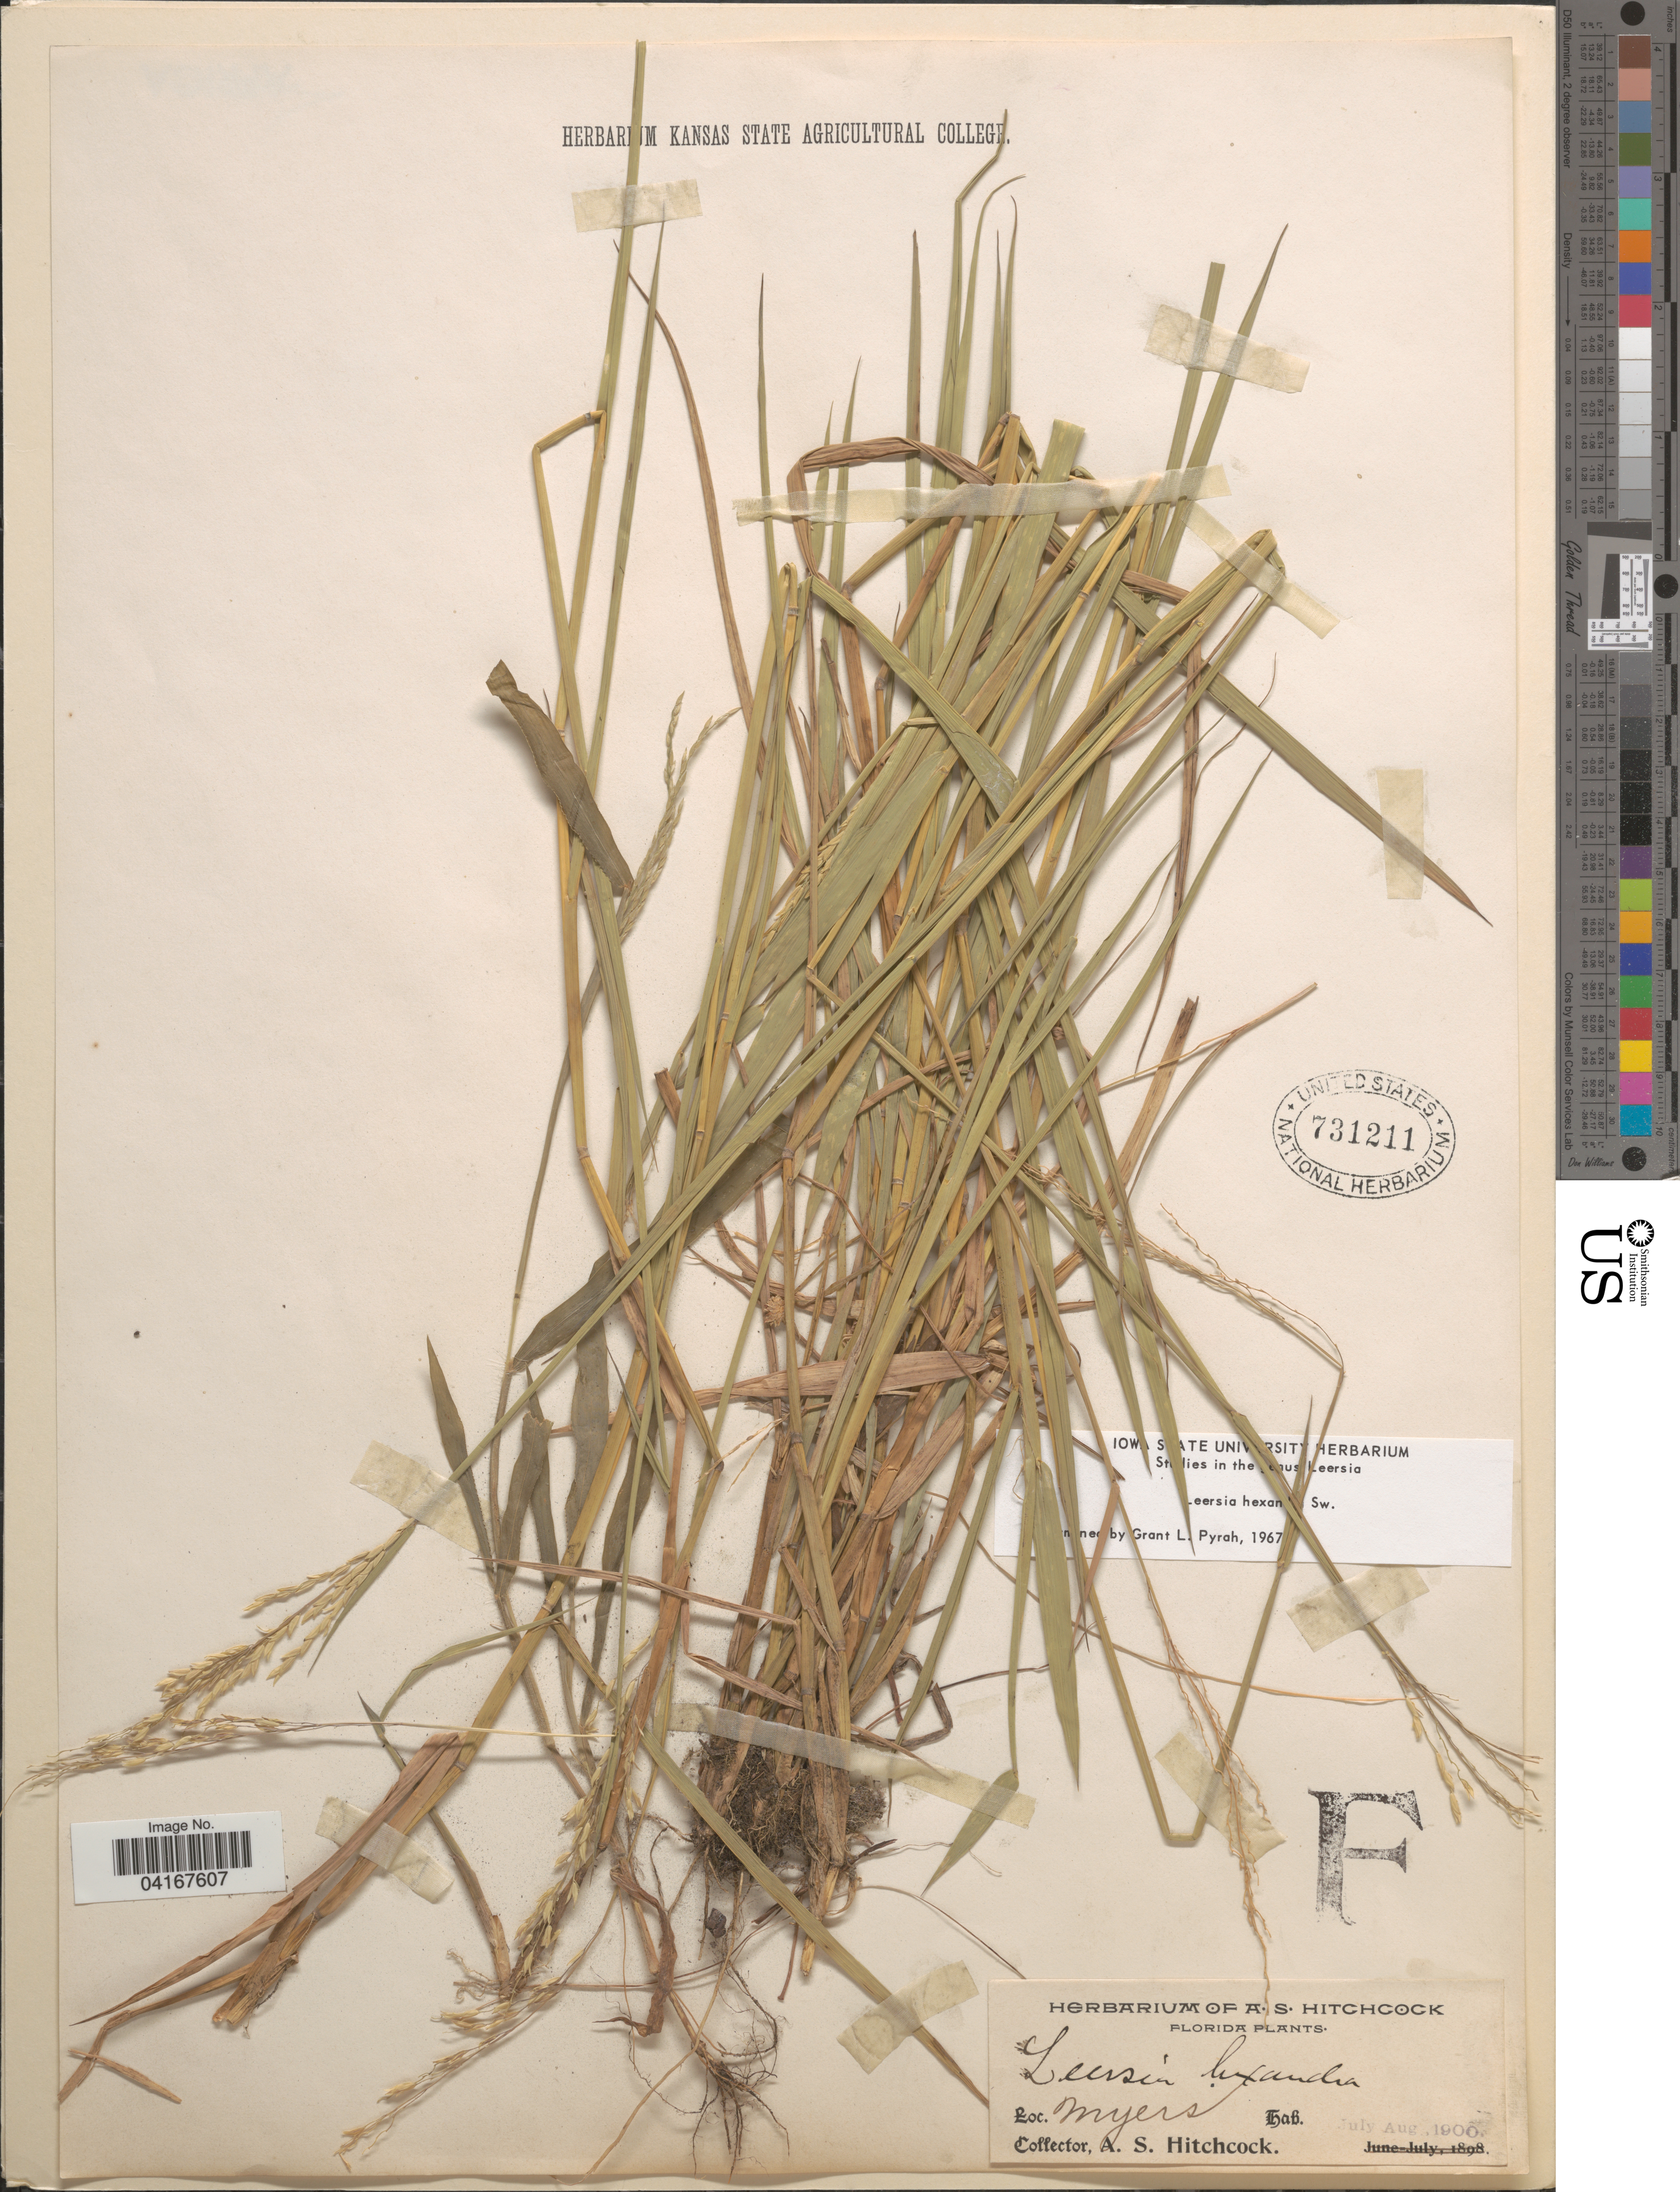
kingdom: Plantae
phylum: Tracheophyta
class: Liliopsida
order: Poales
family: Poaceae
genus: Leersia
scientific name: Leersia hexandra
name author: Sw.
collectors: A. S. Hitchcock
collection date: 1900-07/1900-08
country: United States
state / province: Florida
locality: Myers.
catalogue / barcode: US 731211